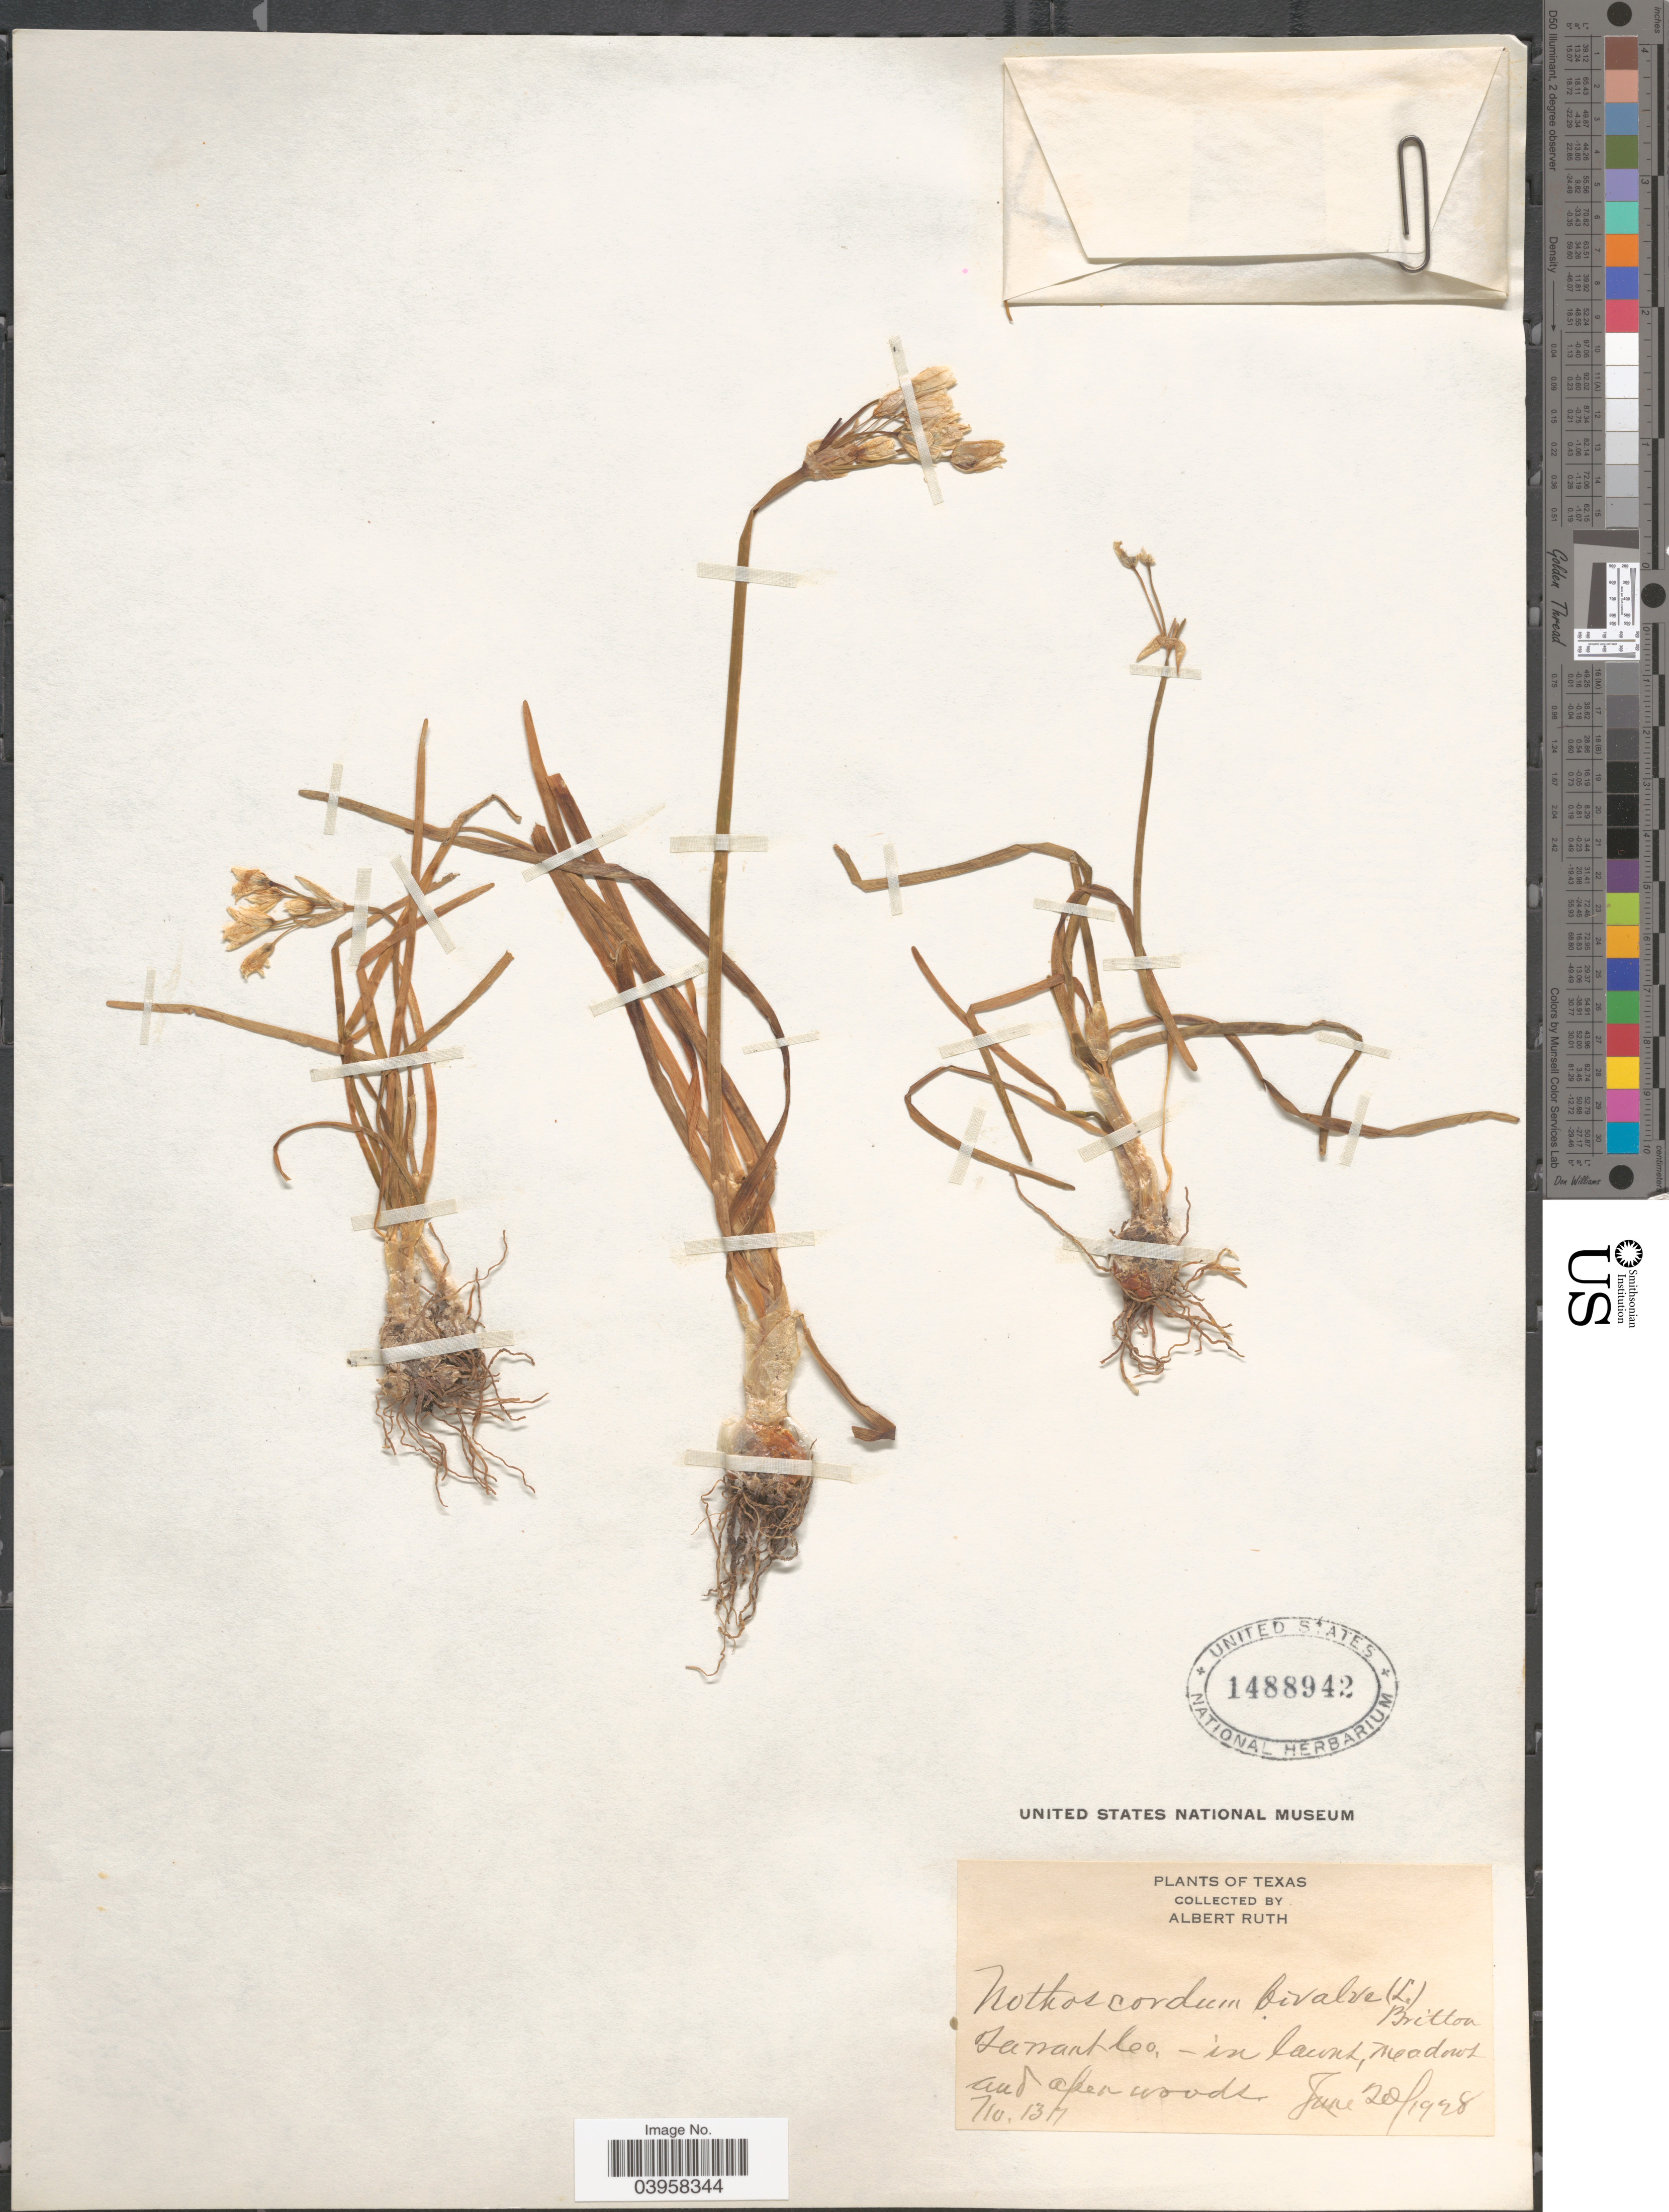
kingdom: Plantae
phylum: Tracheophyta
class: Liliopsida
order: Asparagales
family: Amaryllidaceae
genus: Nothoscordum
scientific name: Nothoscordum bivalve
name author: (L.) Britton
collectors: A. Ruth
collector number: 1317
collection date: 1928-06-20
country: United States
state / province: Texas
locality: Tarrant Co. - in land, meadows and open woods.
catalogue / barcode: US 1488942